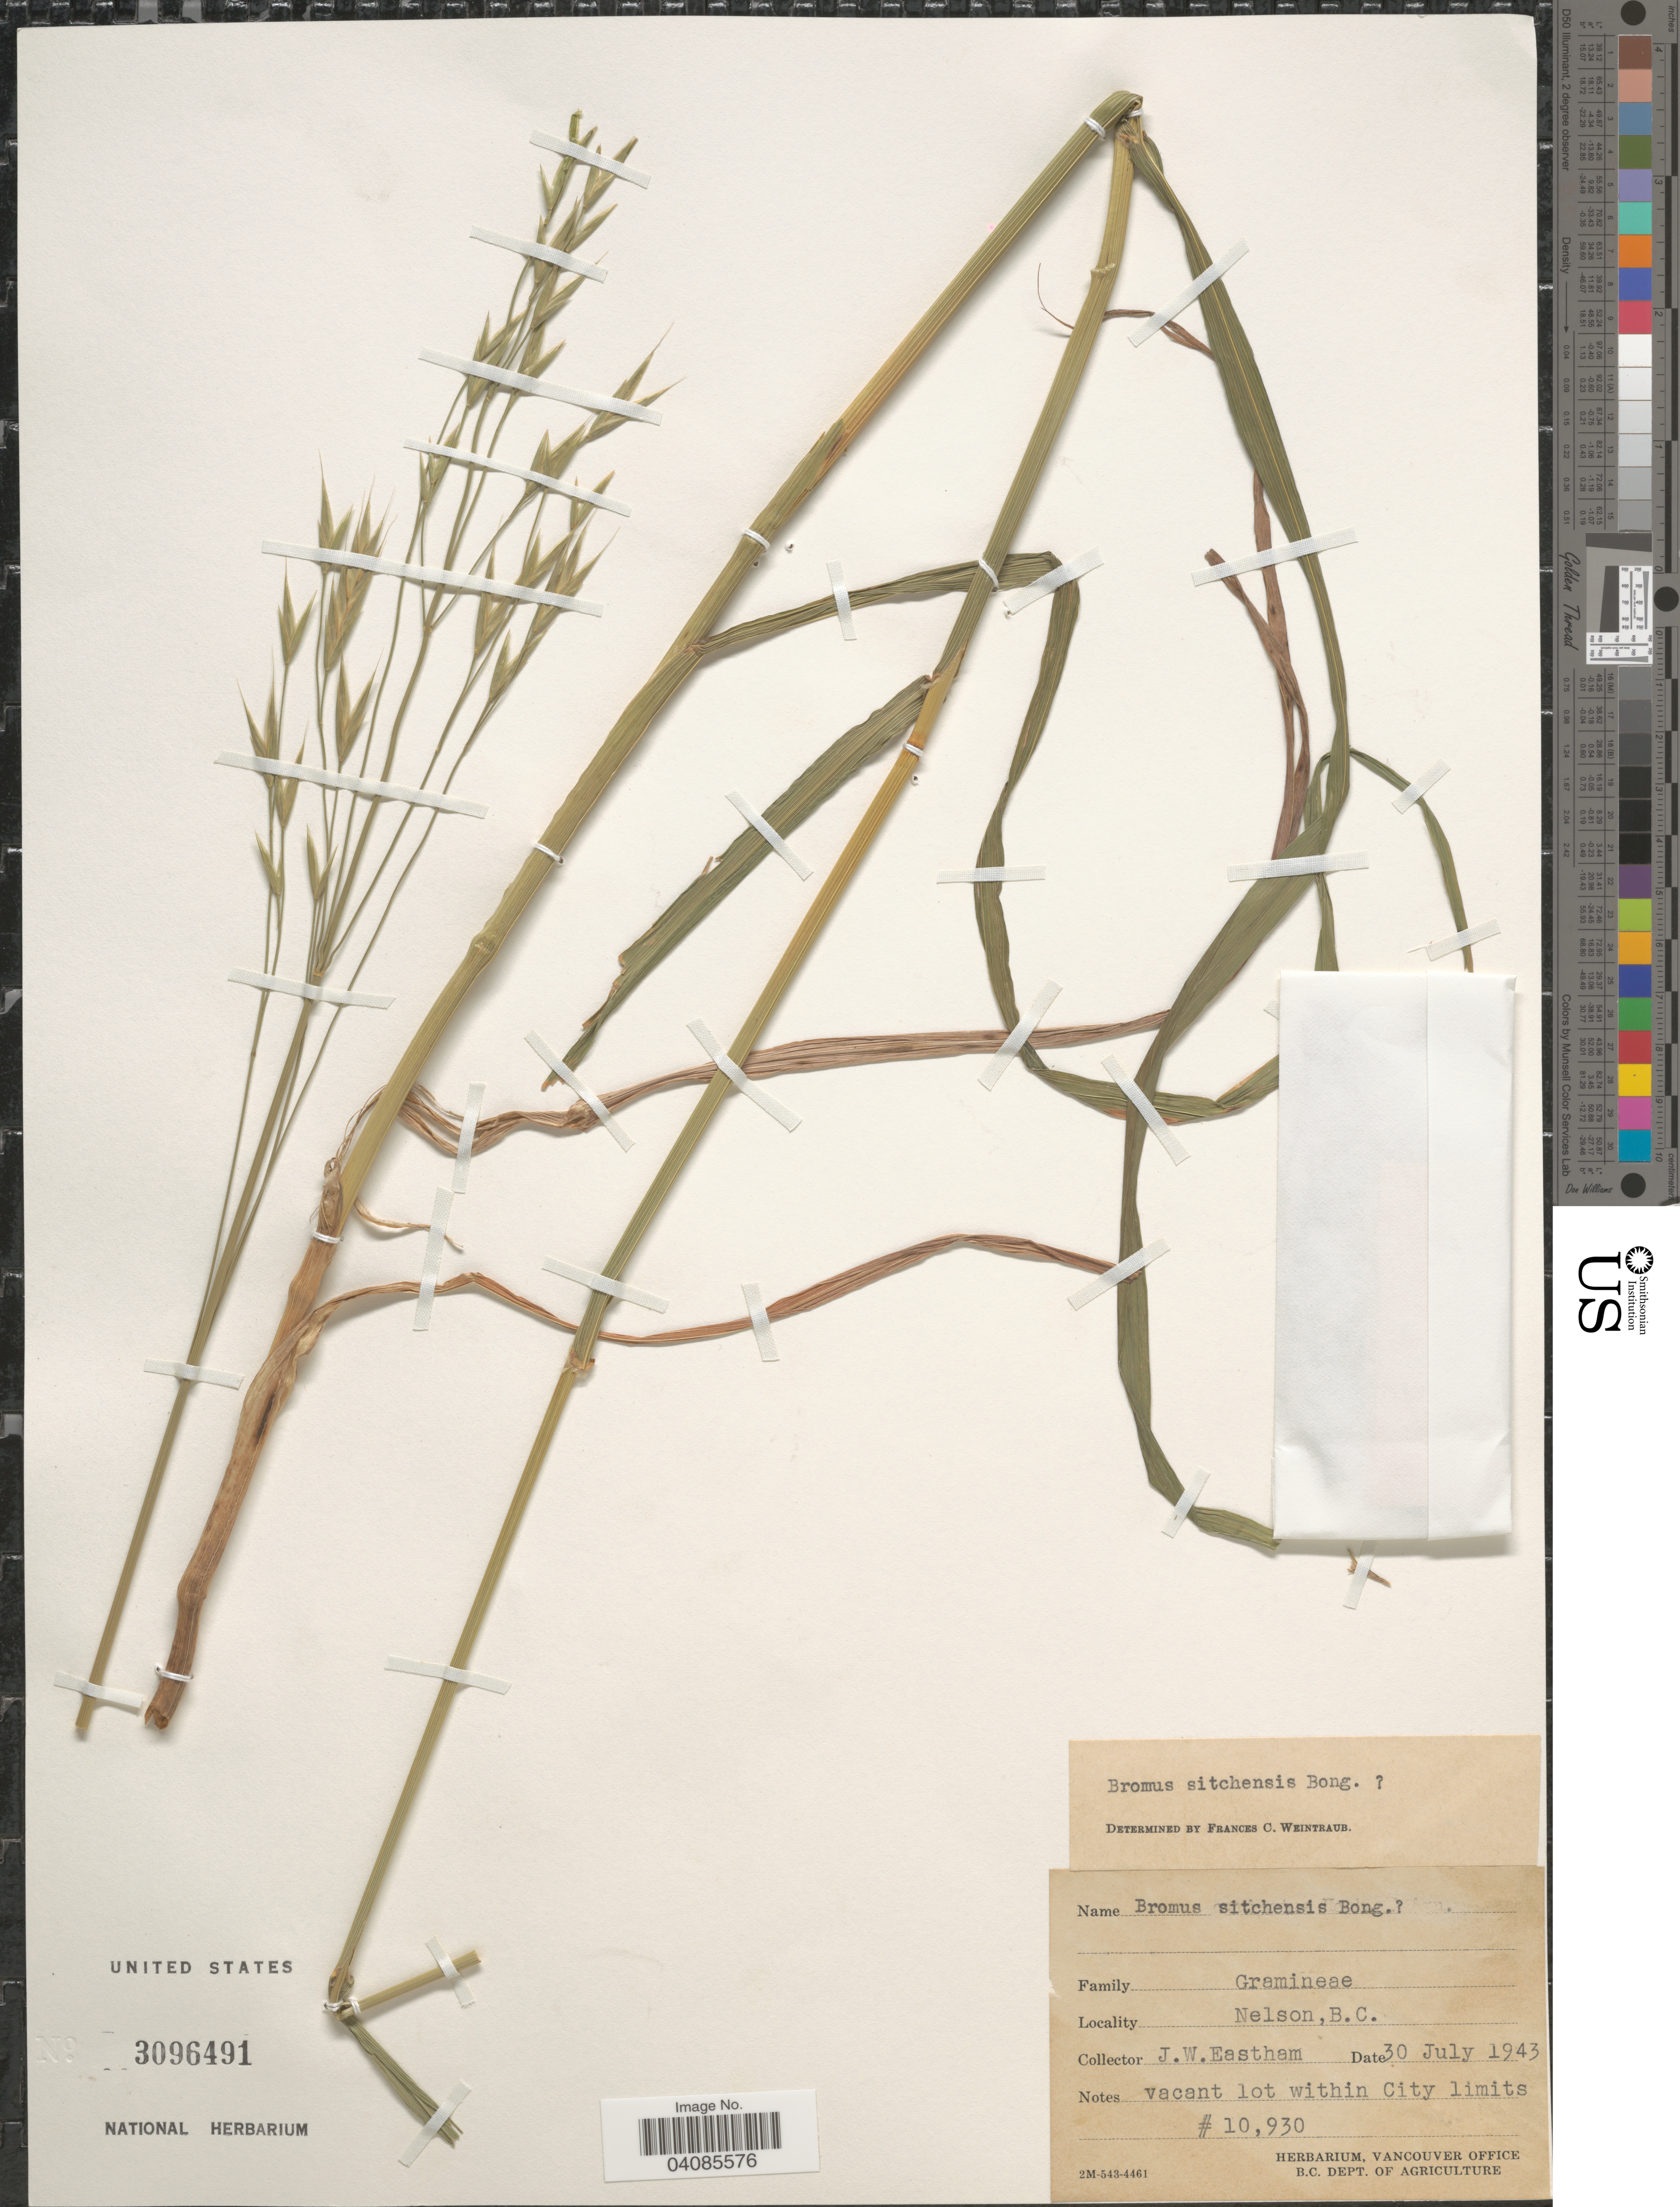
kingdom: Plantae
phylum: Tracheophyta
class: Liliopsida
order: Poales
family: Poaceae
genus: Bromus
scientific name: Bromus sitchensis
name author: Trin. in Bong.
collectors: J. Eastham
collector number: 10930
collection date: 1943-07-30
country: Canada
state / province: British Columbia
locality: Nelson. Vacant lot within City limits.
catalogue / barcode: US 3096491